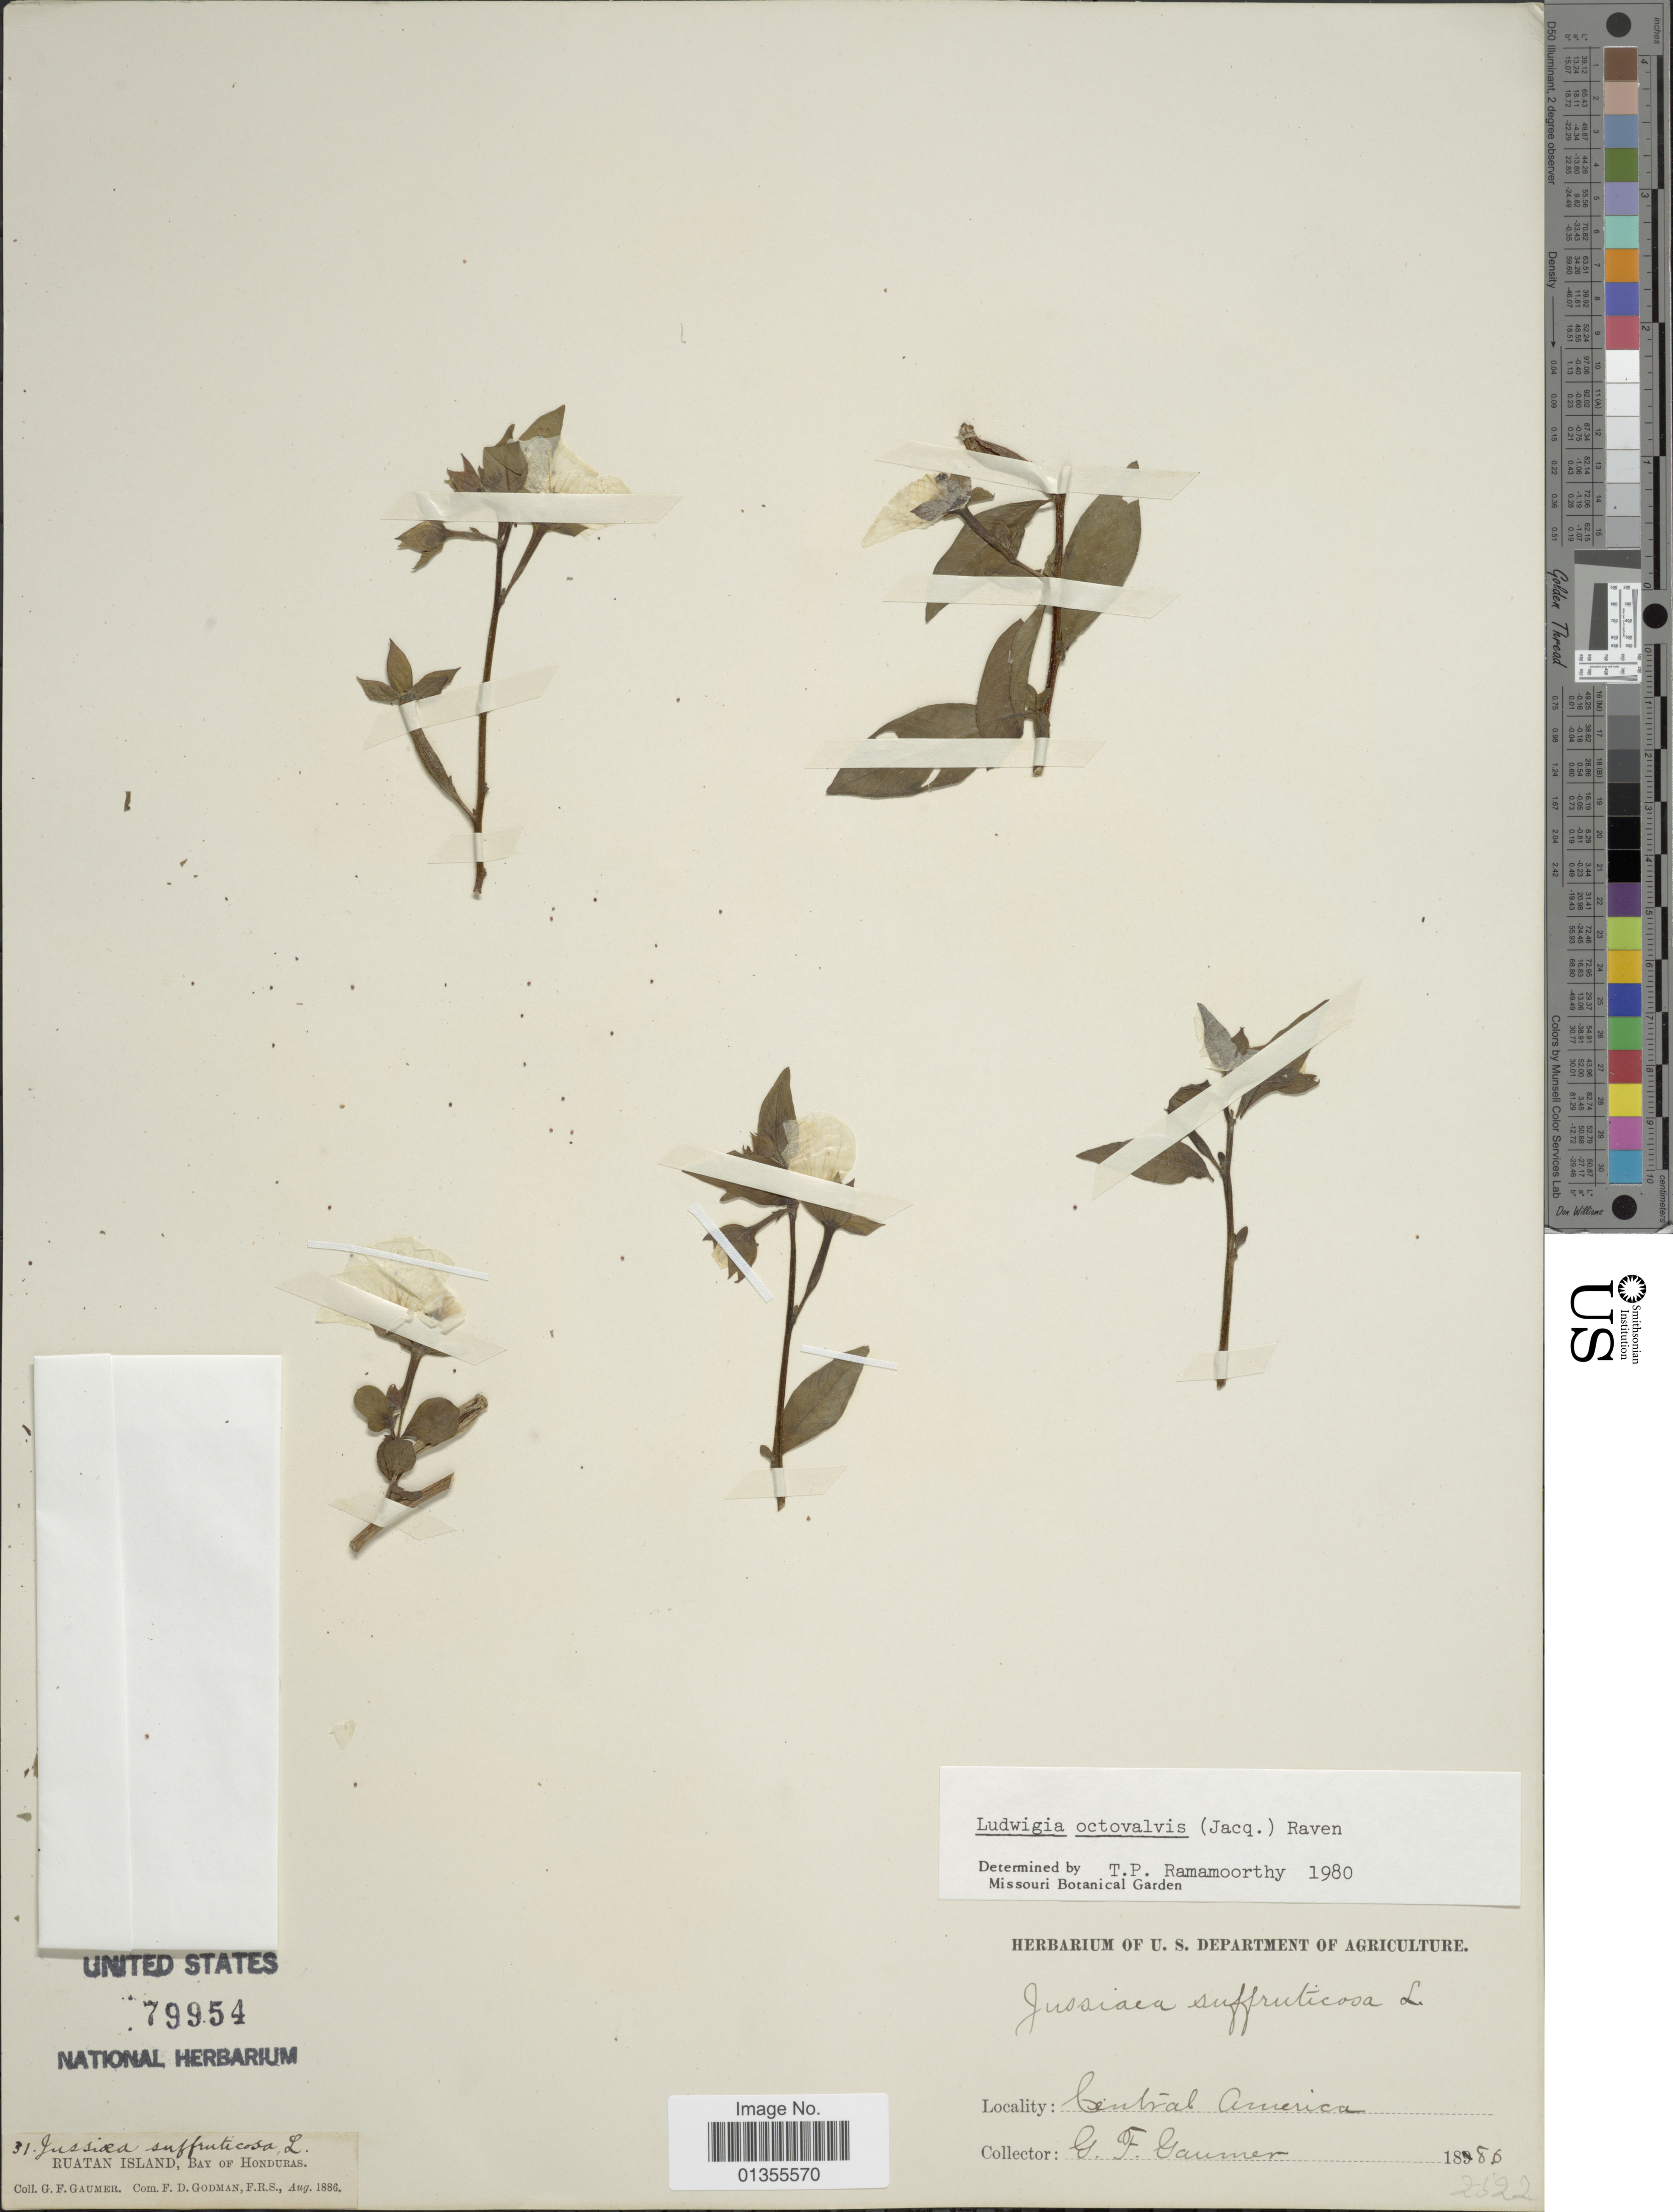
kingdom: Plantae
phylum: Tracheophyta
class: Magnoliopsida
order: Myrtales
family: Onagraceae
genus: Ludwigia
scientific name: Ludwigia octovalvis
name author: (Jacq.) P.H. Raven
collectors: G. F. Gaumer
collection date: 1886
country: Honduras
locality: Ruatan Island, Bay of Honduras.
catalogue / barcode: US 79954